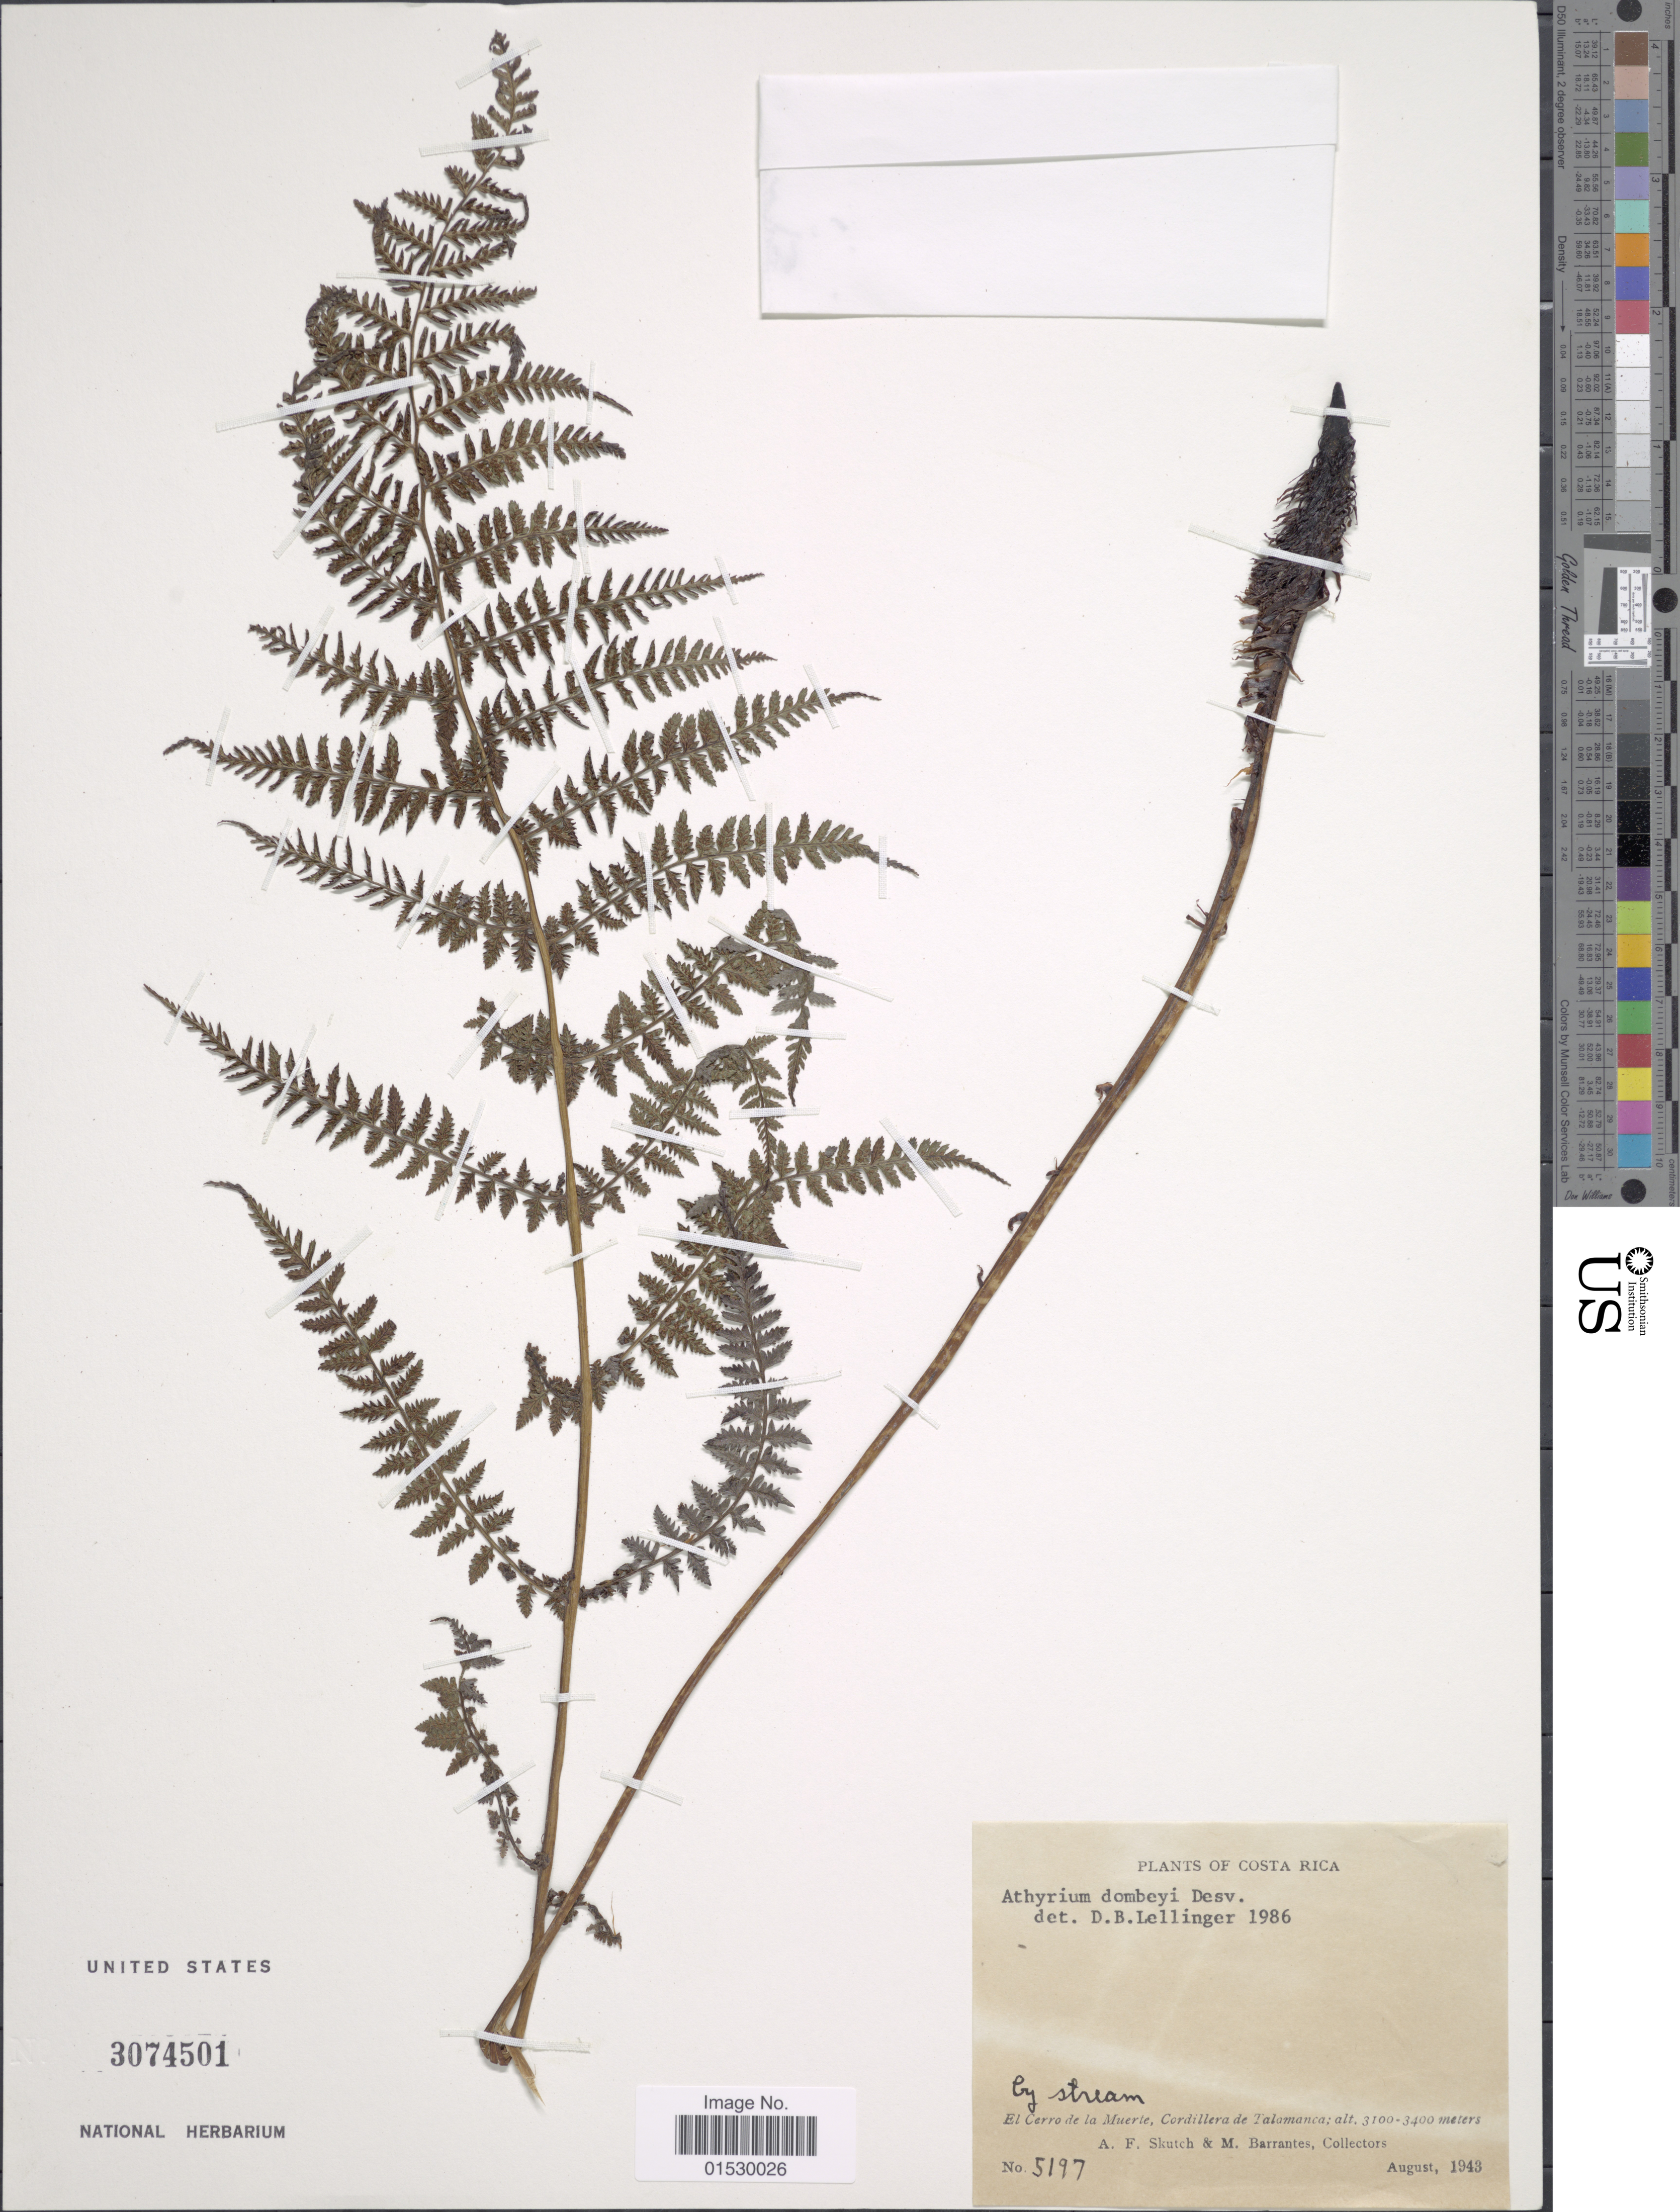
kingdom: Plantae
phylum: Tracheophyta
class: Polypodiopsida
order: Polypodiales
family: Athyriaceae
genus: Athyrium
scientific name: Athyrium dombei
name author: (Desv.) C. Chr.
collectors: A. F. Skutch & M. Barrantes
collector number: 5197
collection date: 1943-08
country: Costa Rica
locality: El Cerro de la Muerte, Cordillera de Talamanca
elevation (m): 3100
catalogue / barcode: US 3074501